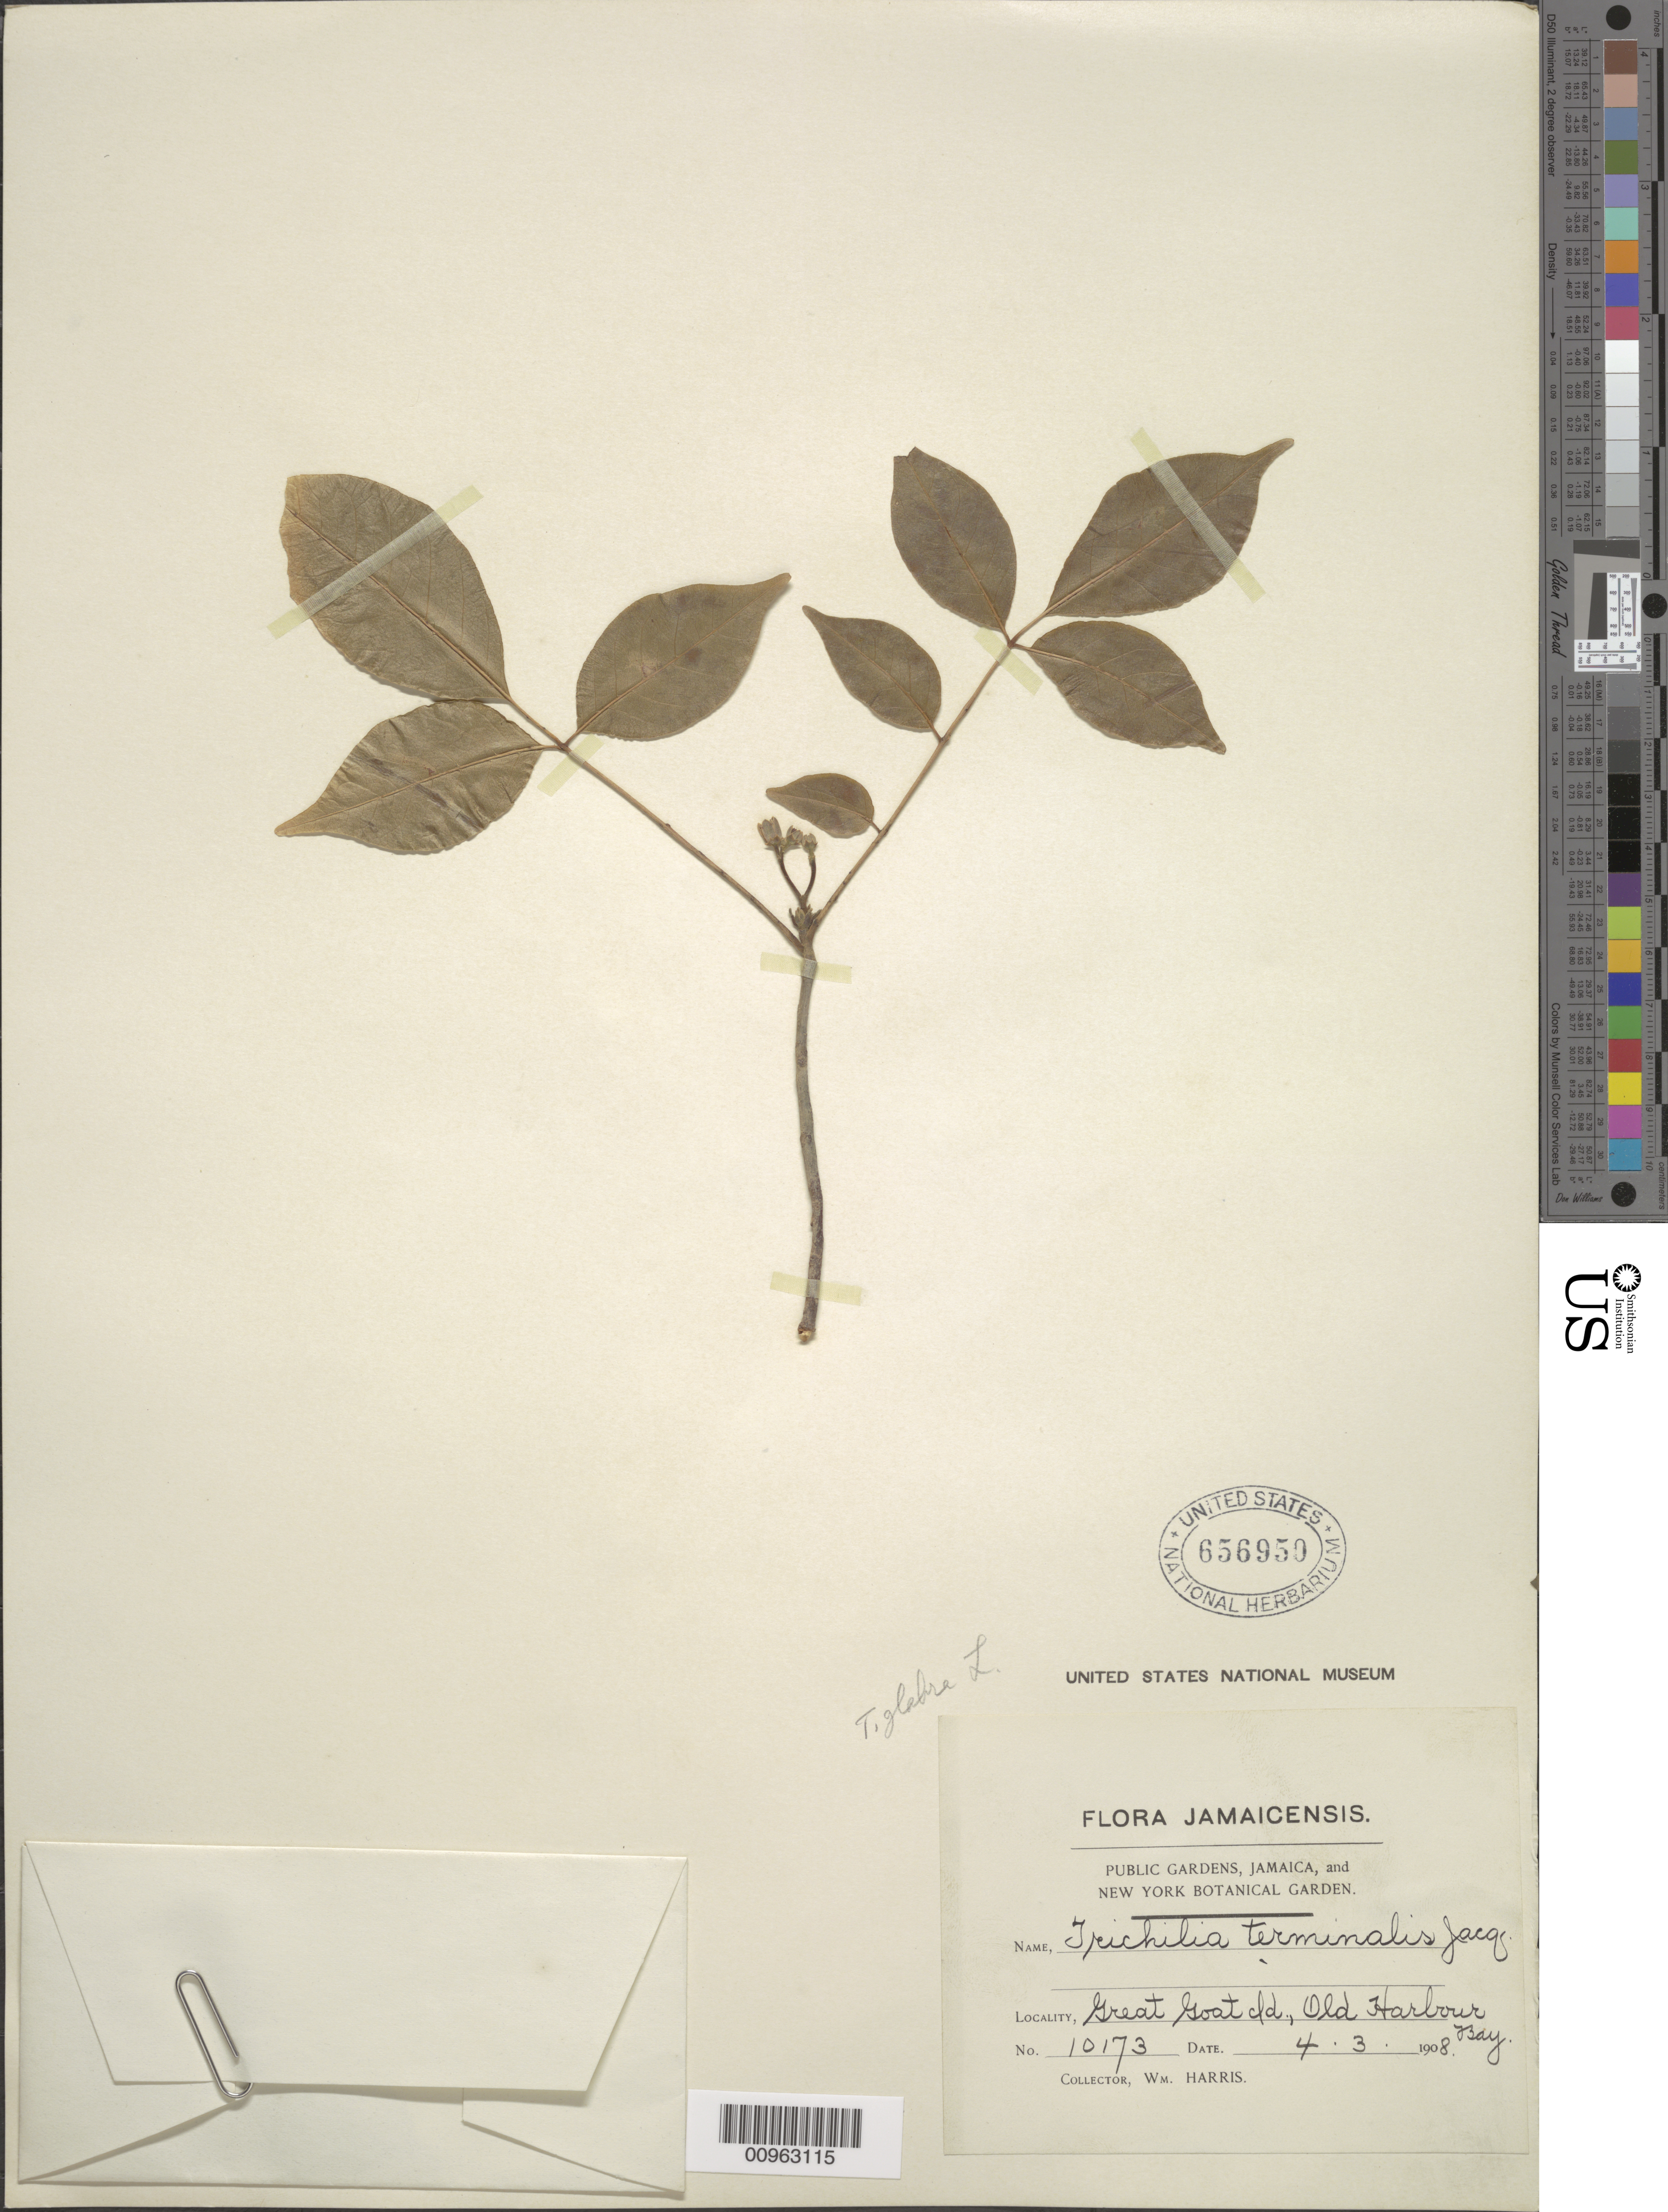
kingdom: Plantae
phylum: Tracheophyta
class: Magnoliopsida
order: Sapindales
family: Meliaceae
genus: Trichilia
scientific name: Trichilia glabra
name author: L.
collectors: W. H. Harris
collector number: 10173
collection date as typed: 04 Mar 1908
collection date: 1908-03-04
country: Jamaica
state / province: Saint Catherine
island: Great Goat Island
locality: Old Harbour Bay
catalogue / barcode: US 656950